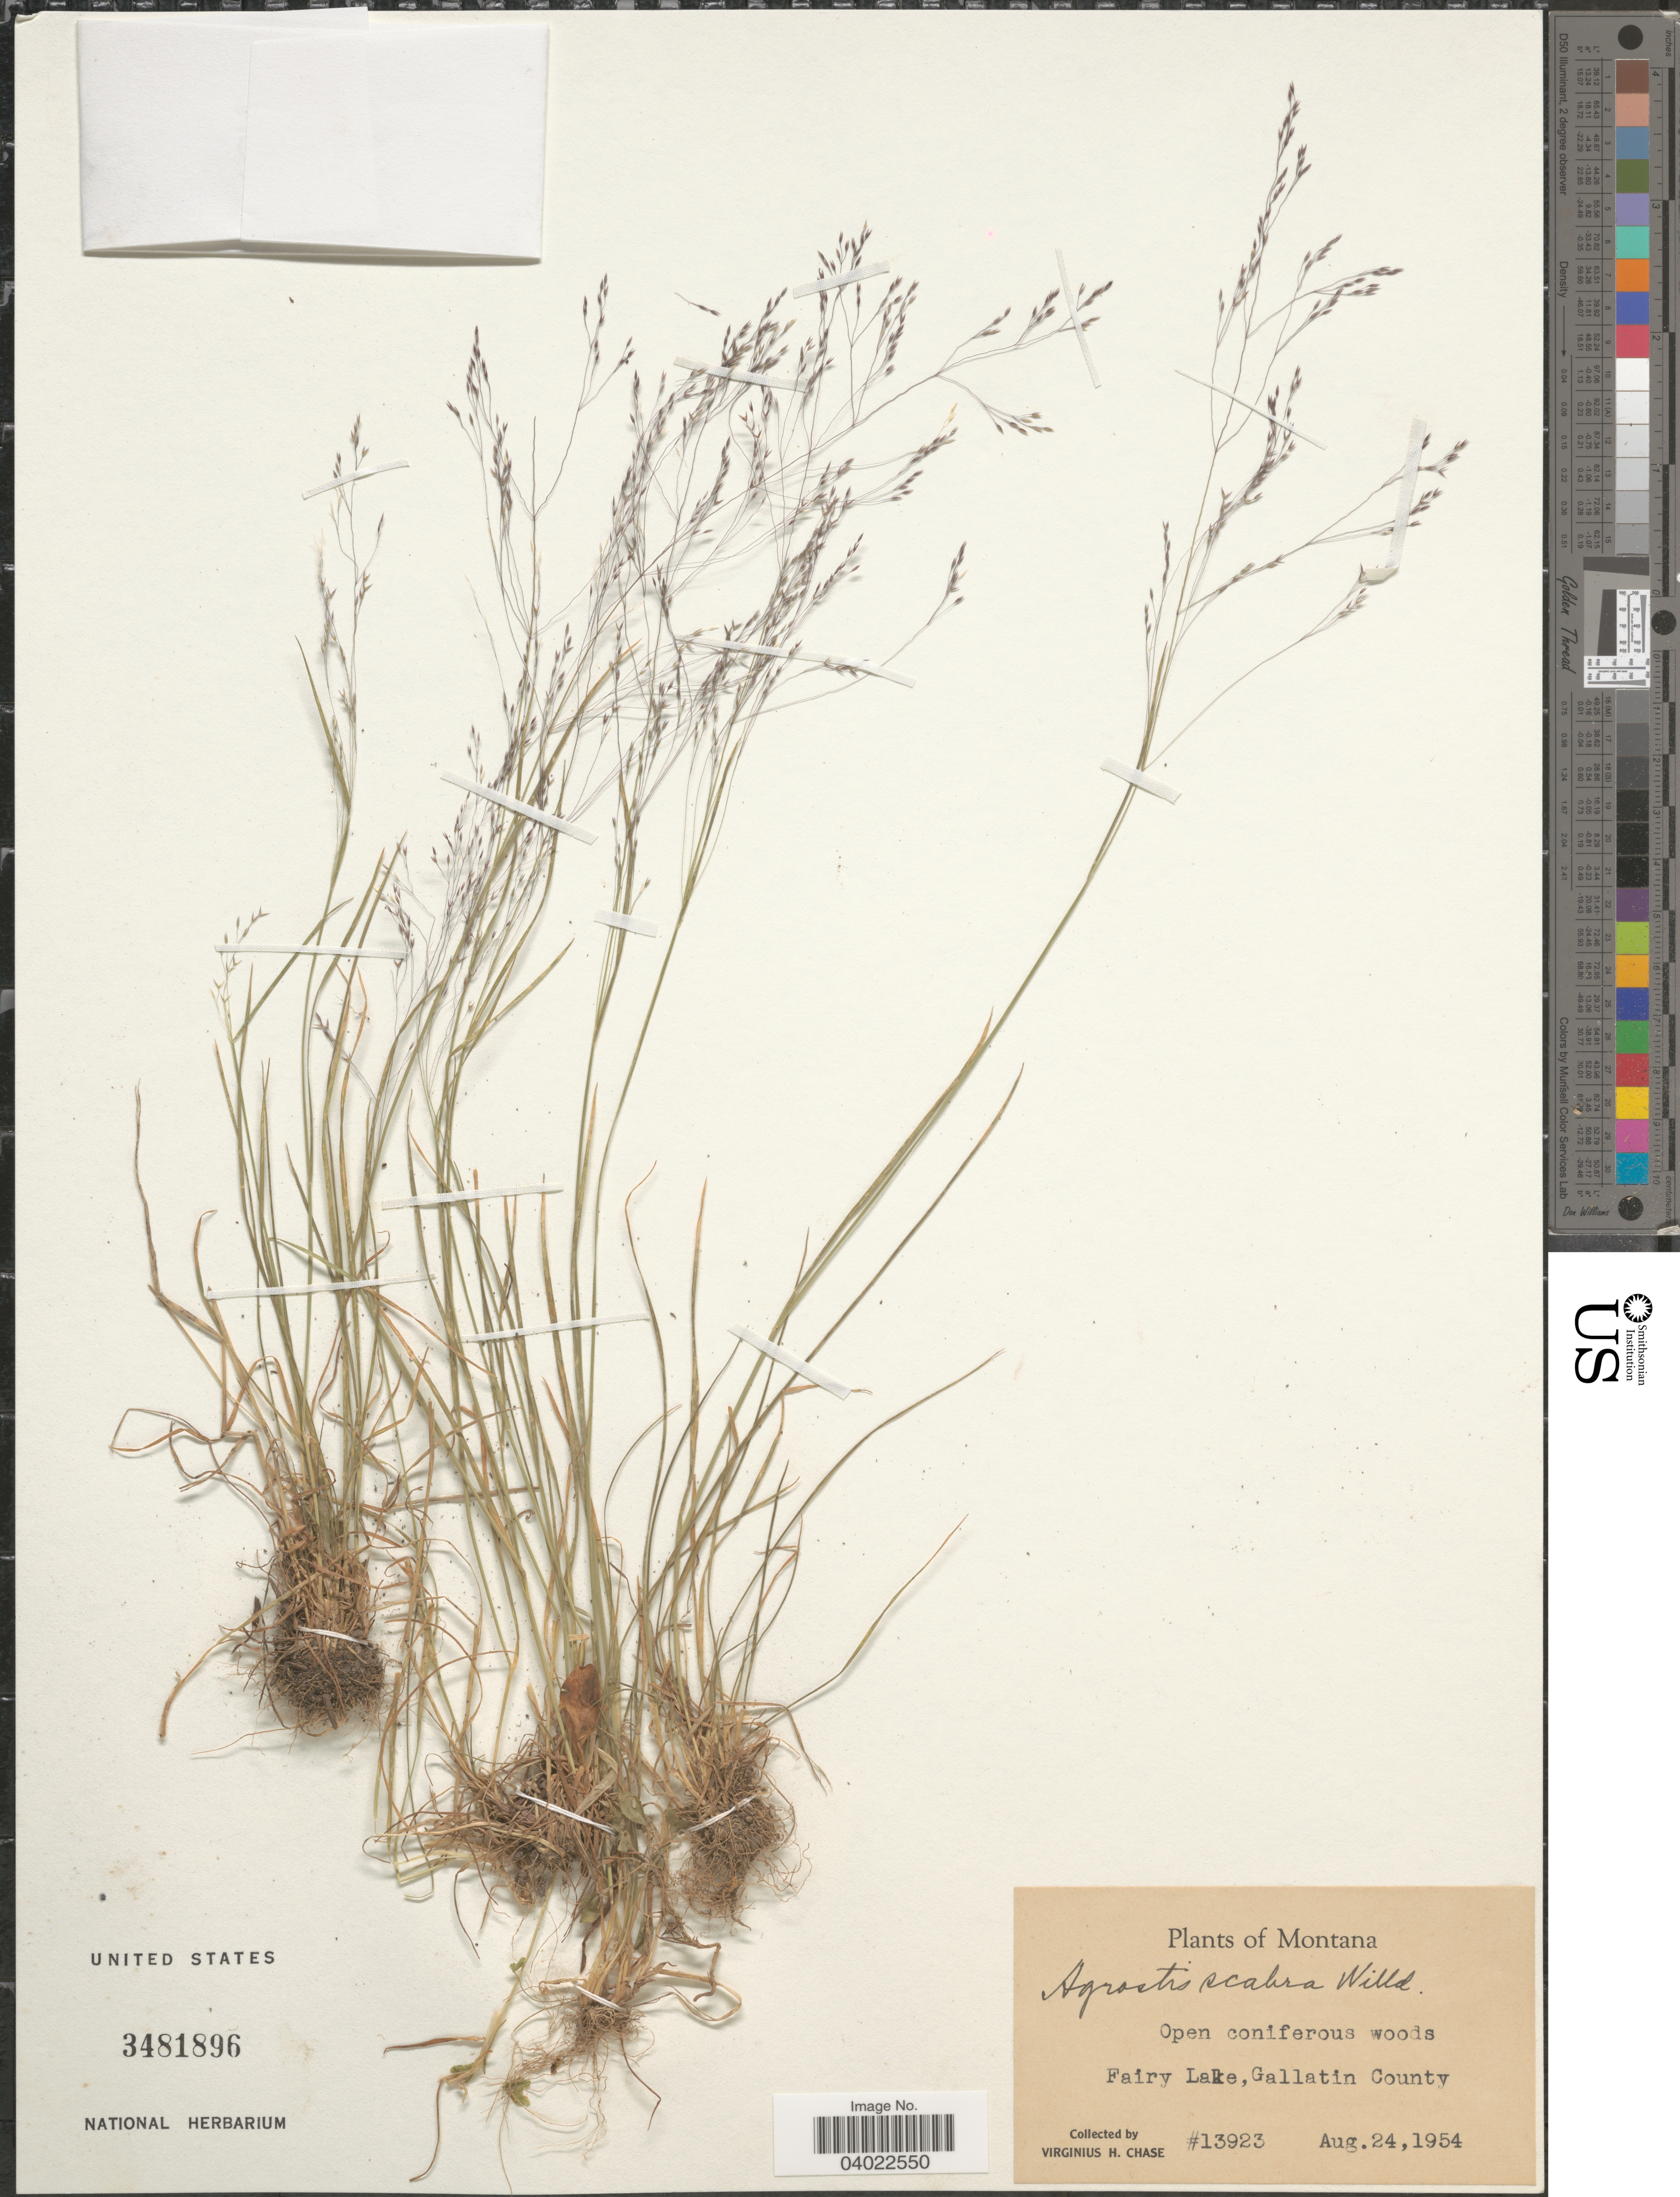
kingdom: Plantae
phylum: Tracheophyta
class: Liliopsida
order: Poales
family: Poaceae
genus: Agrostis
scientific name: Agrostis scabra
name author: Willd.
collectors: V. H. Chase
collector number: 13923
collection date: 1954-08-24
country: United States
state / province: Montana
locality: Fairy Lake, Gallatin County.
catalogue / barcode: US 3481896